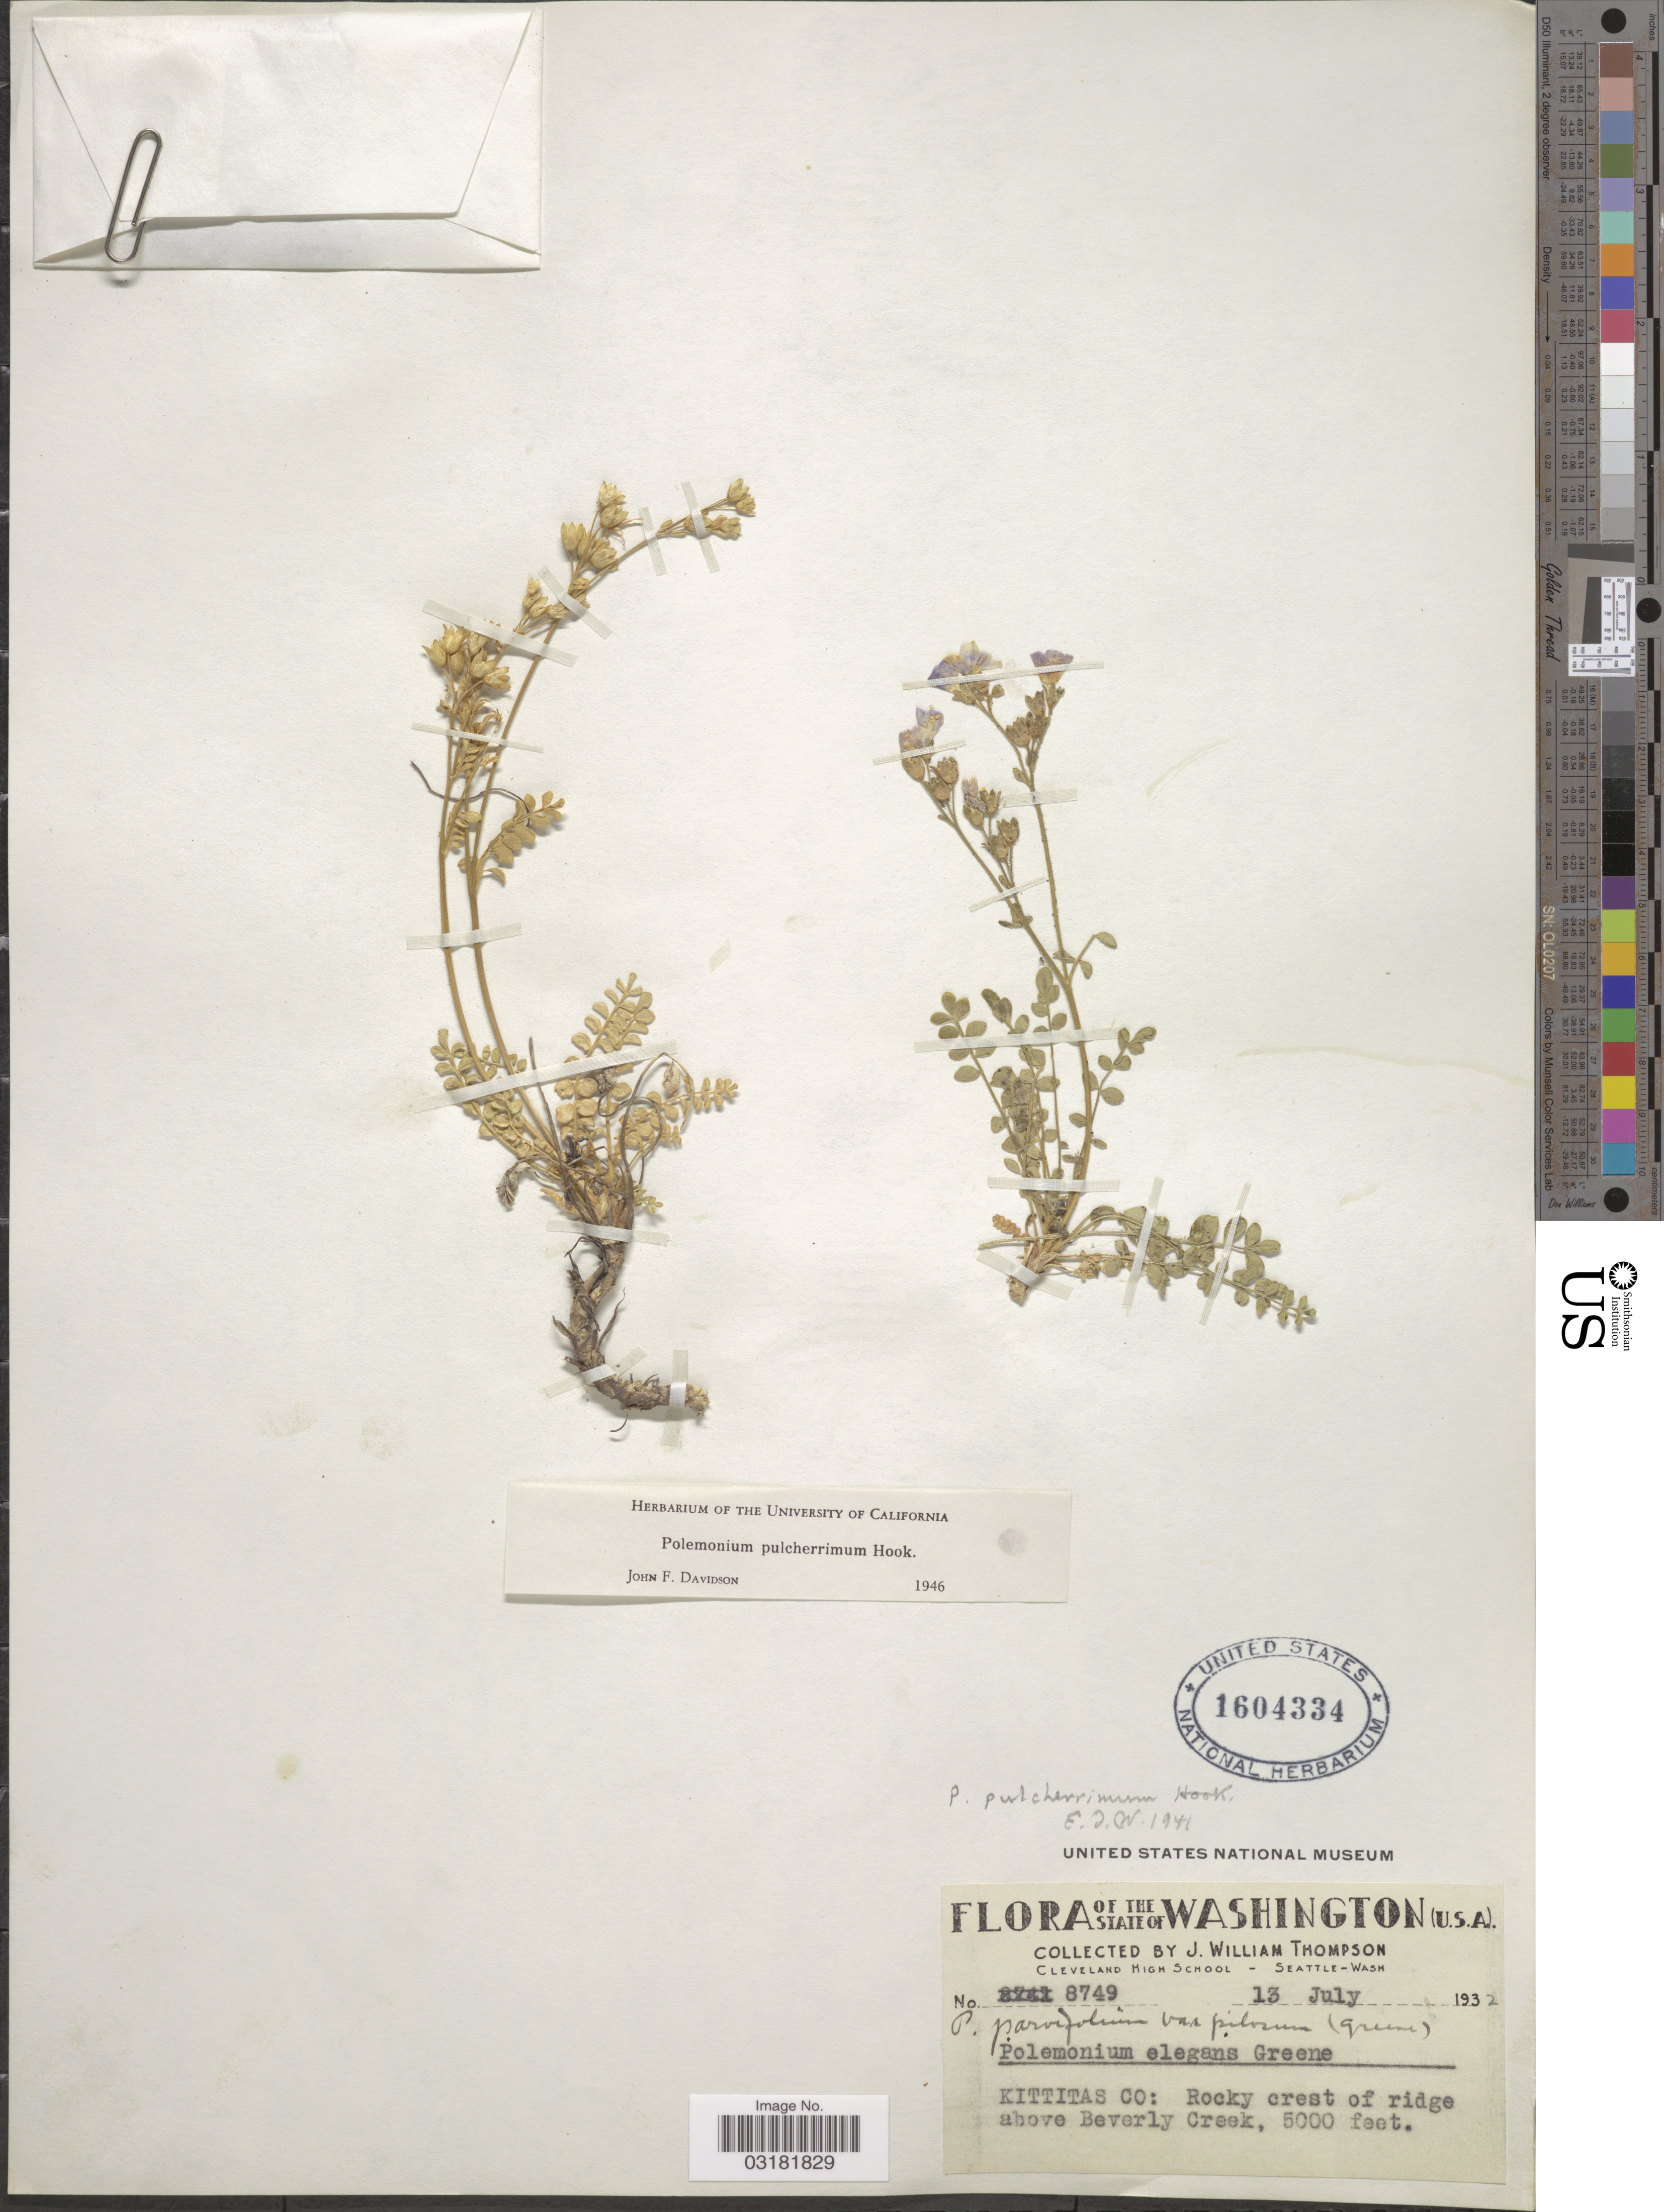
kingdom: Plantae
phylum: Tracheophyta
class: Magnoliopsida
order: Ericales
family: Polemoniaceae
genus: Polemonium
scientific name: Polemonium pulcherrimum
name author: Hook.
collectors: J. W. Thompson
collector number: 8749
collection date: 1932-07-13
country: United States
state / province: Washington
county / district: Kittitas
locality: Kittitas Co: Rocky crest of ridge above Beverly Creek.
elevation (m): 1524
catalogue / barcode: US 1604334